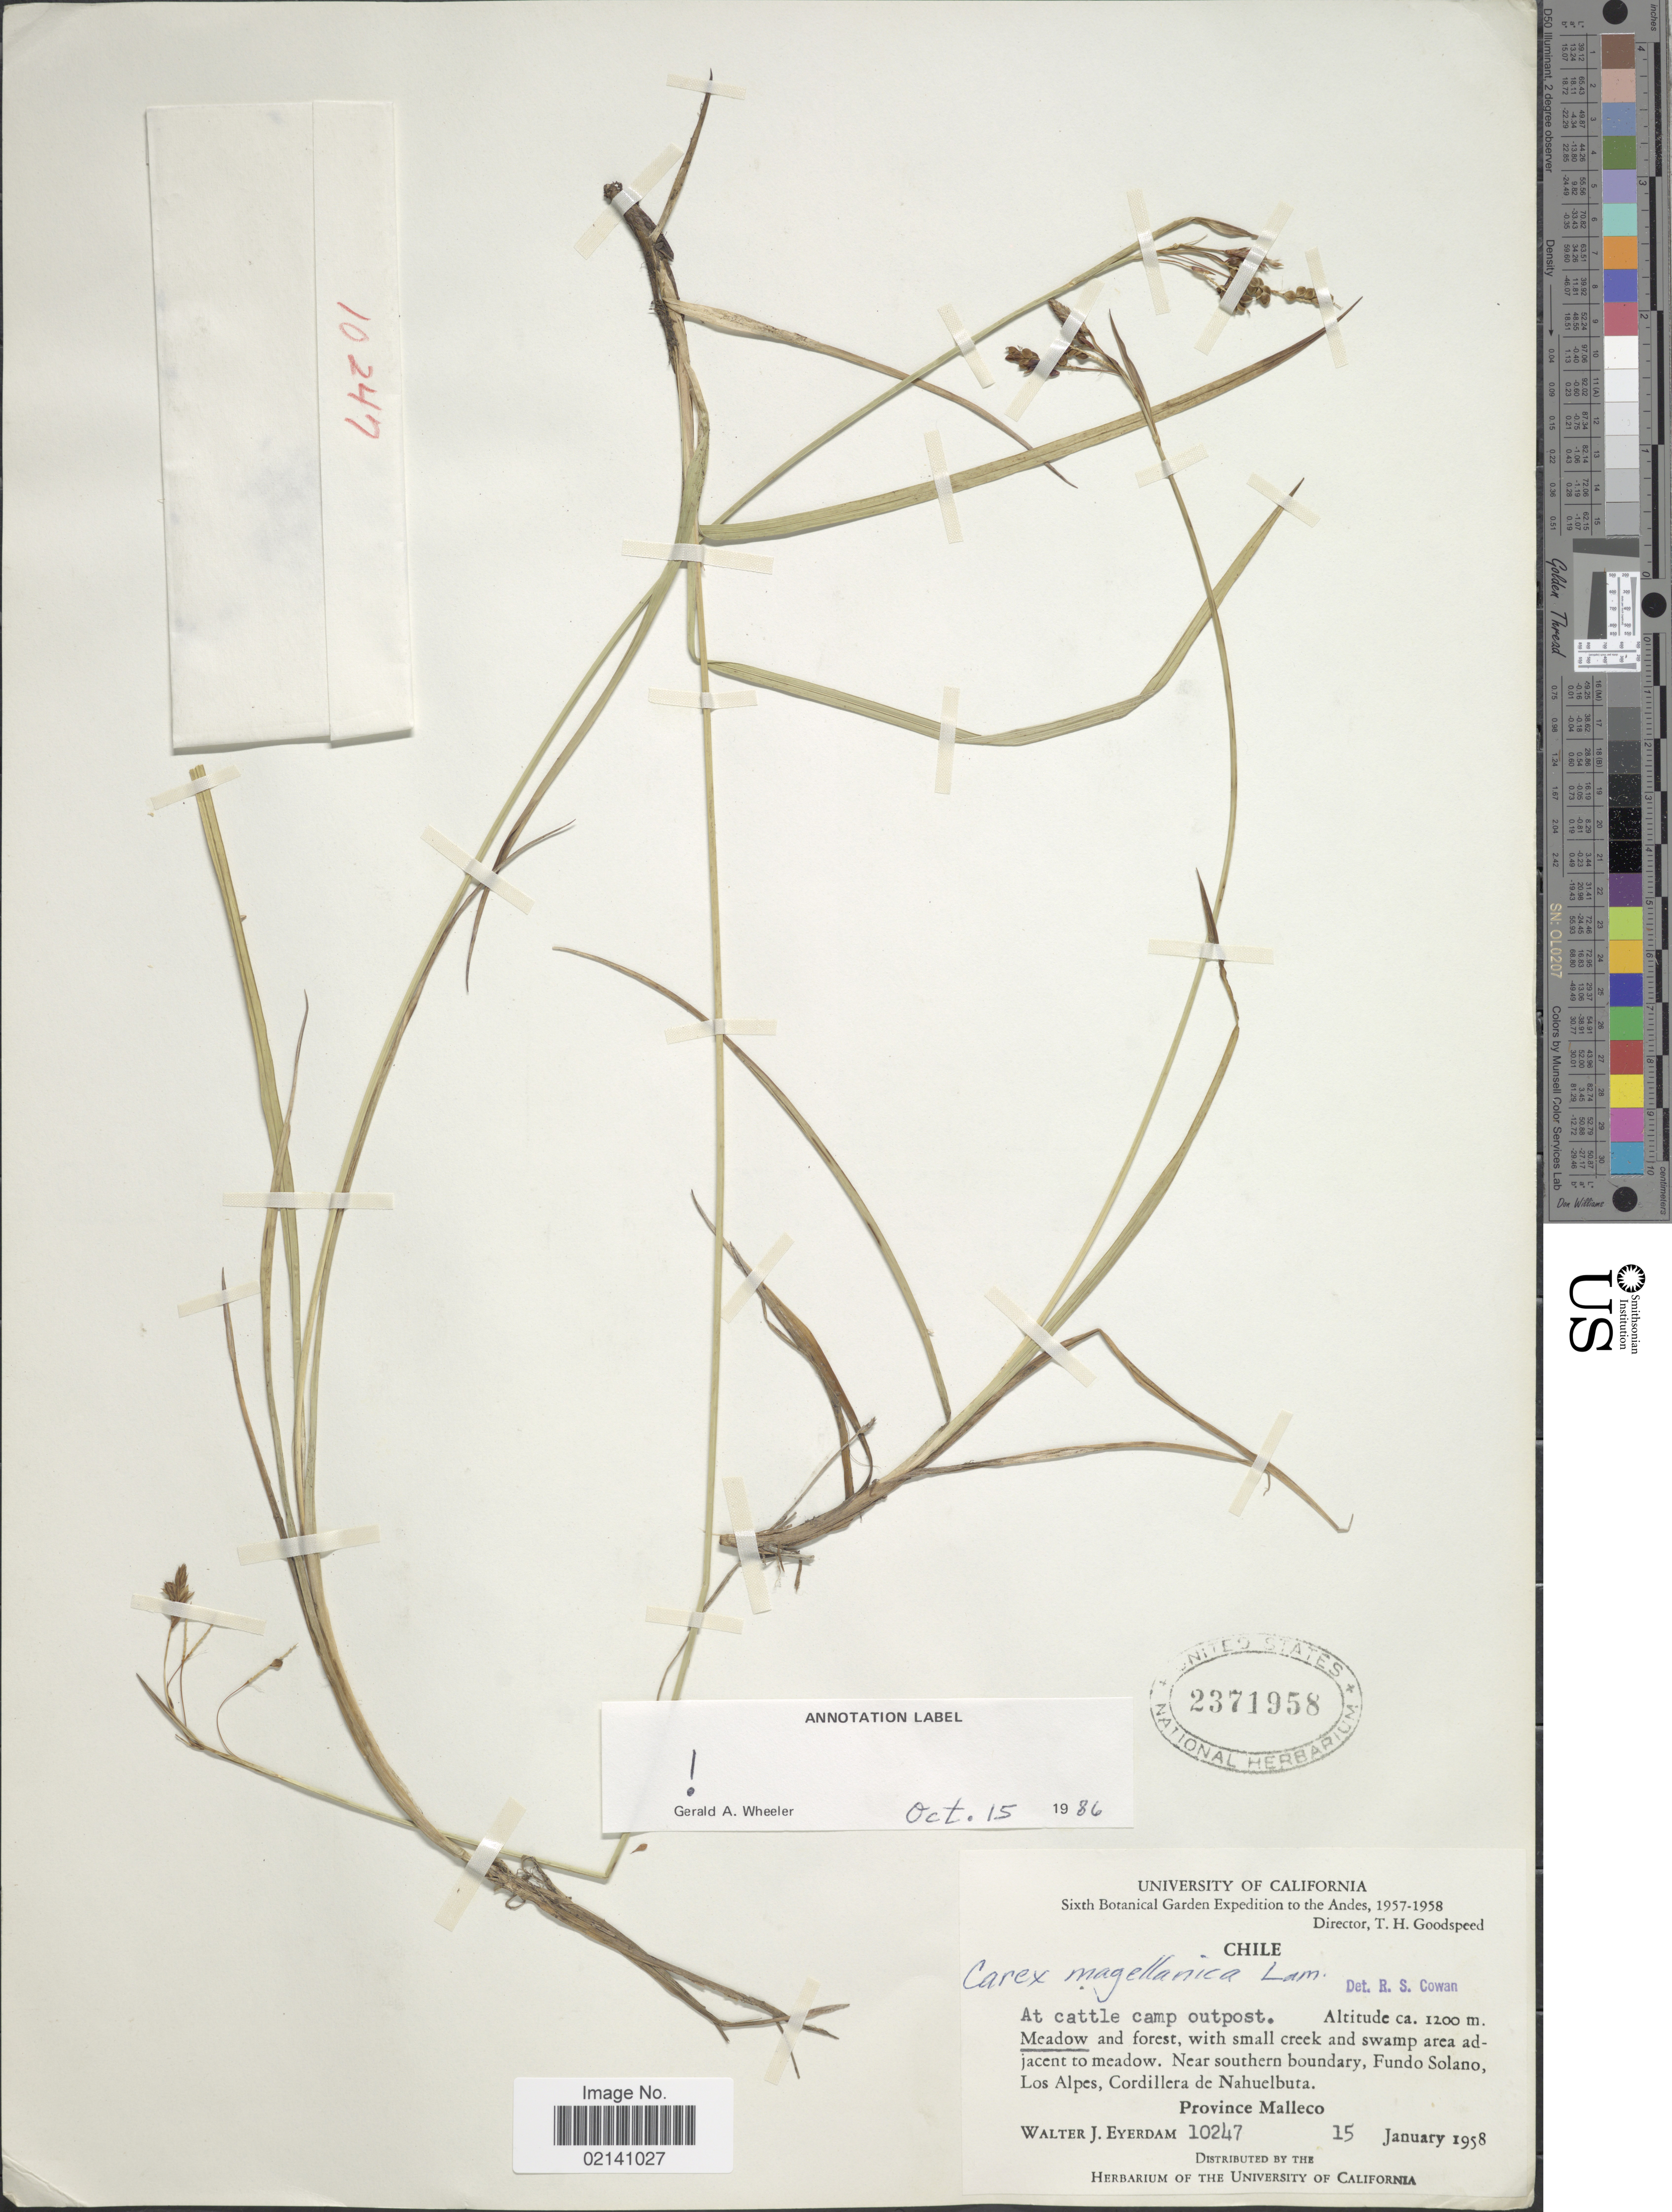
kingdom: Plantae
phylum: Tracheophyta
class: Liliopsida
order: Poales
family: Cyperaceae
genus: Carex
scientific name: Carex magellanica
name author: Lam.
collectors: W. J. Eyerdam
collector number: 10247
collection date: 1958-01-15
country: Chile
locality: Near southern boundary, Fundo Solano, Los Alpes, Cordillera Nahuelbuta, Province of Malleco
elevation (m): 1200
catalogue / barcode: US 2371958